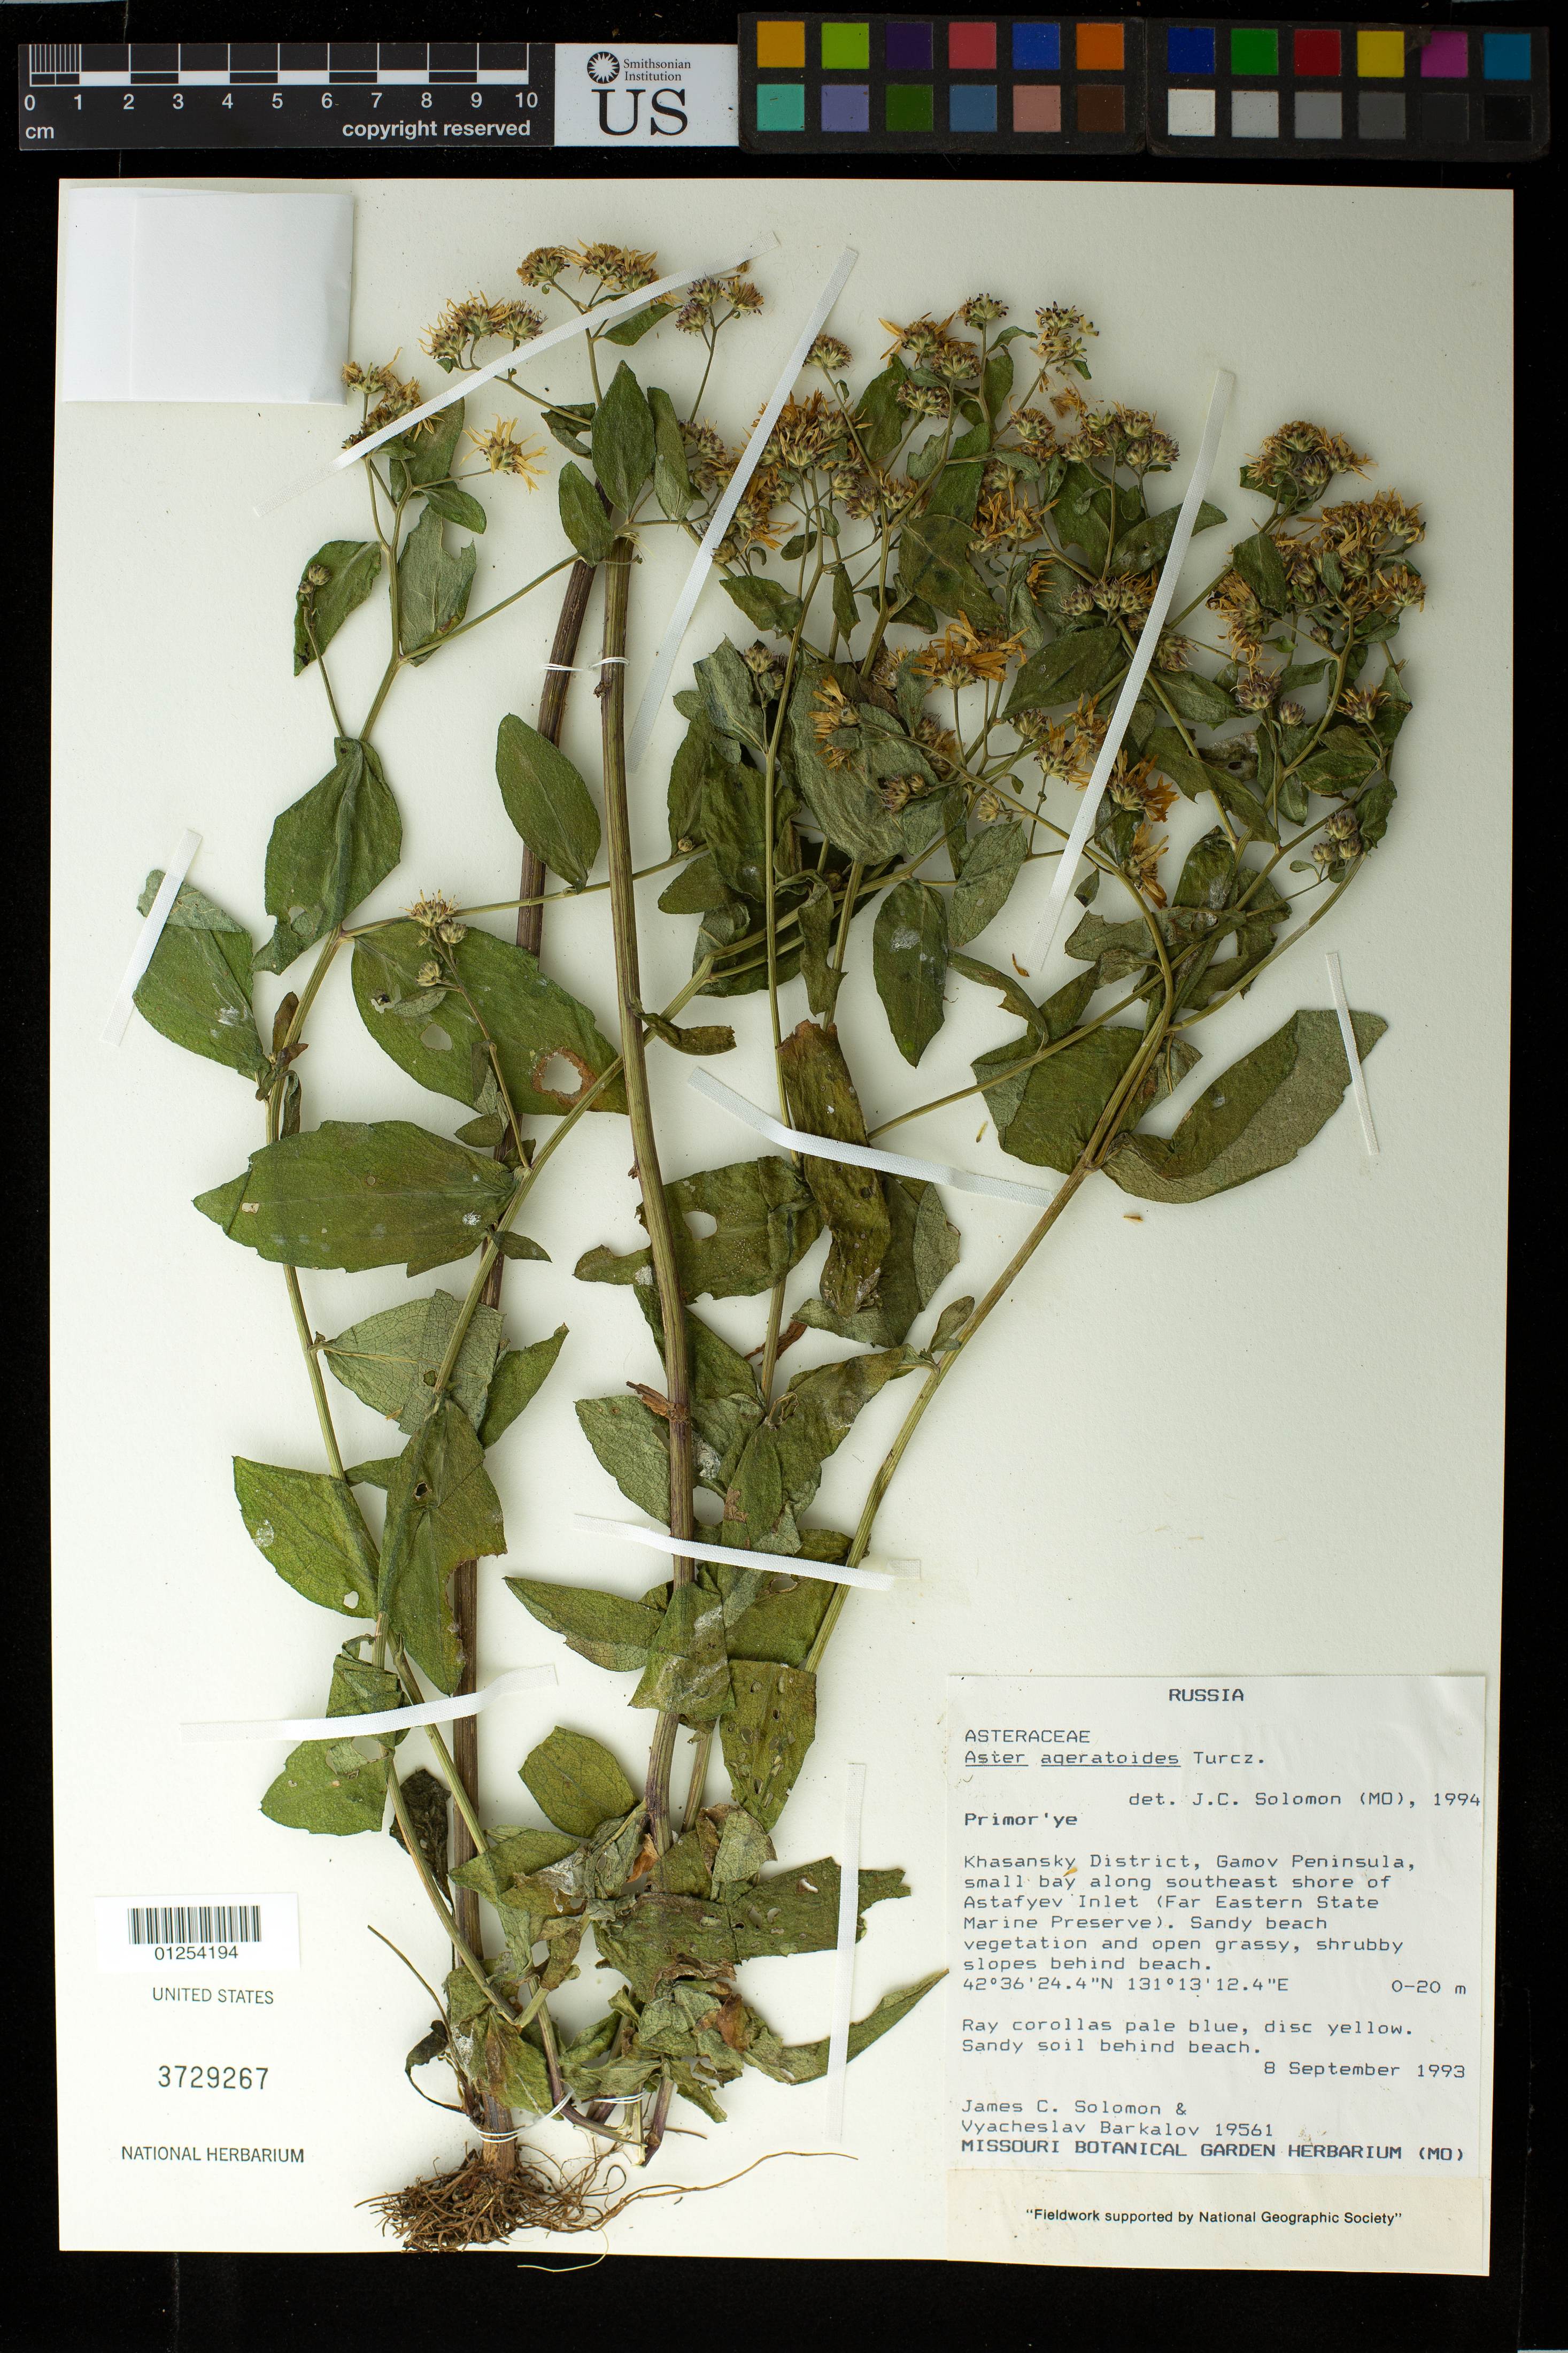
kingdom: Plantae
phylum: Tracheophyta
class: Magnoliopsida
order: Asterales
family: Asteraceae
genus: Aster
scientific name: Aster ageratoides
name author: Turcz.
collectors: J. C. Solomon & V. Barkalov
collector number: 19561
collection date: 1993-09-08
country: Russian Federation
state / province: Primorsky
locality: Khasansky District, Gamov Peninsula, small bay along SE shore of Astafyev Inlet (Far Eastern State marine Preserve)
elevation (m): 0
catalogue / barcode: US 3729267